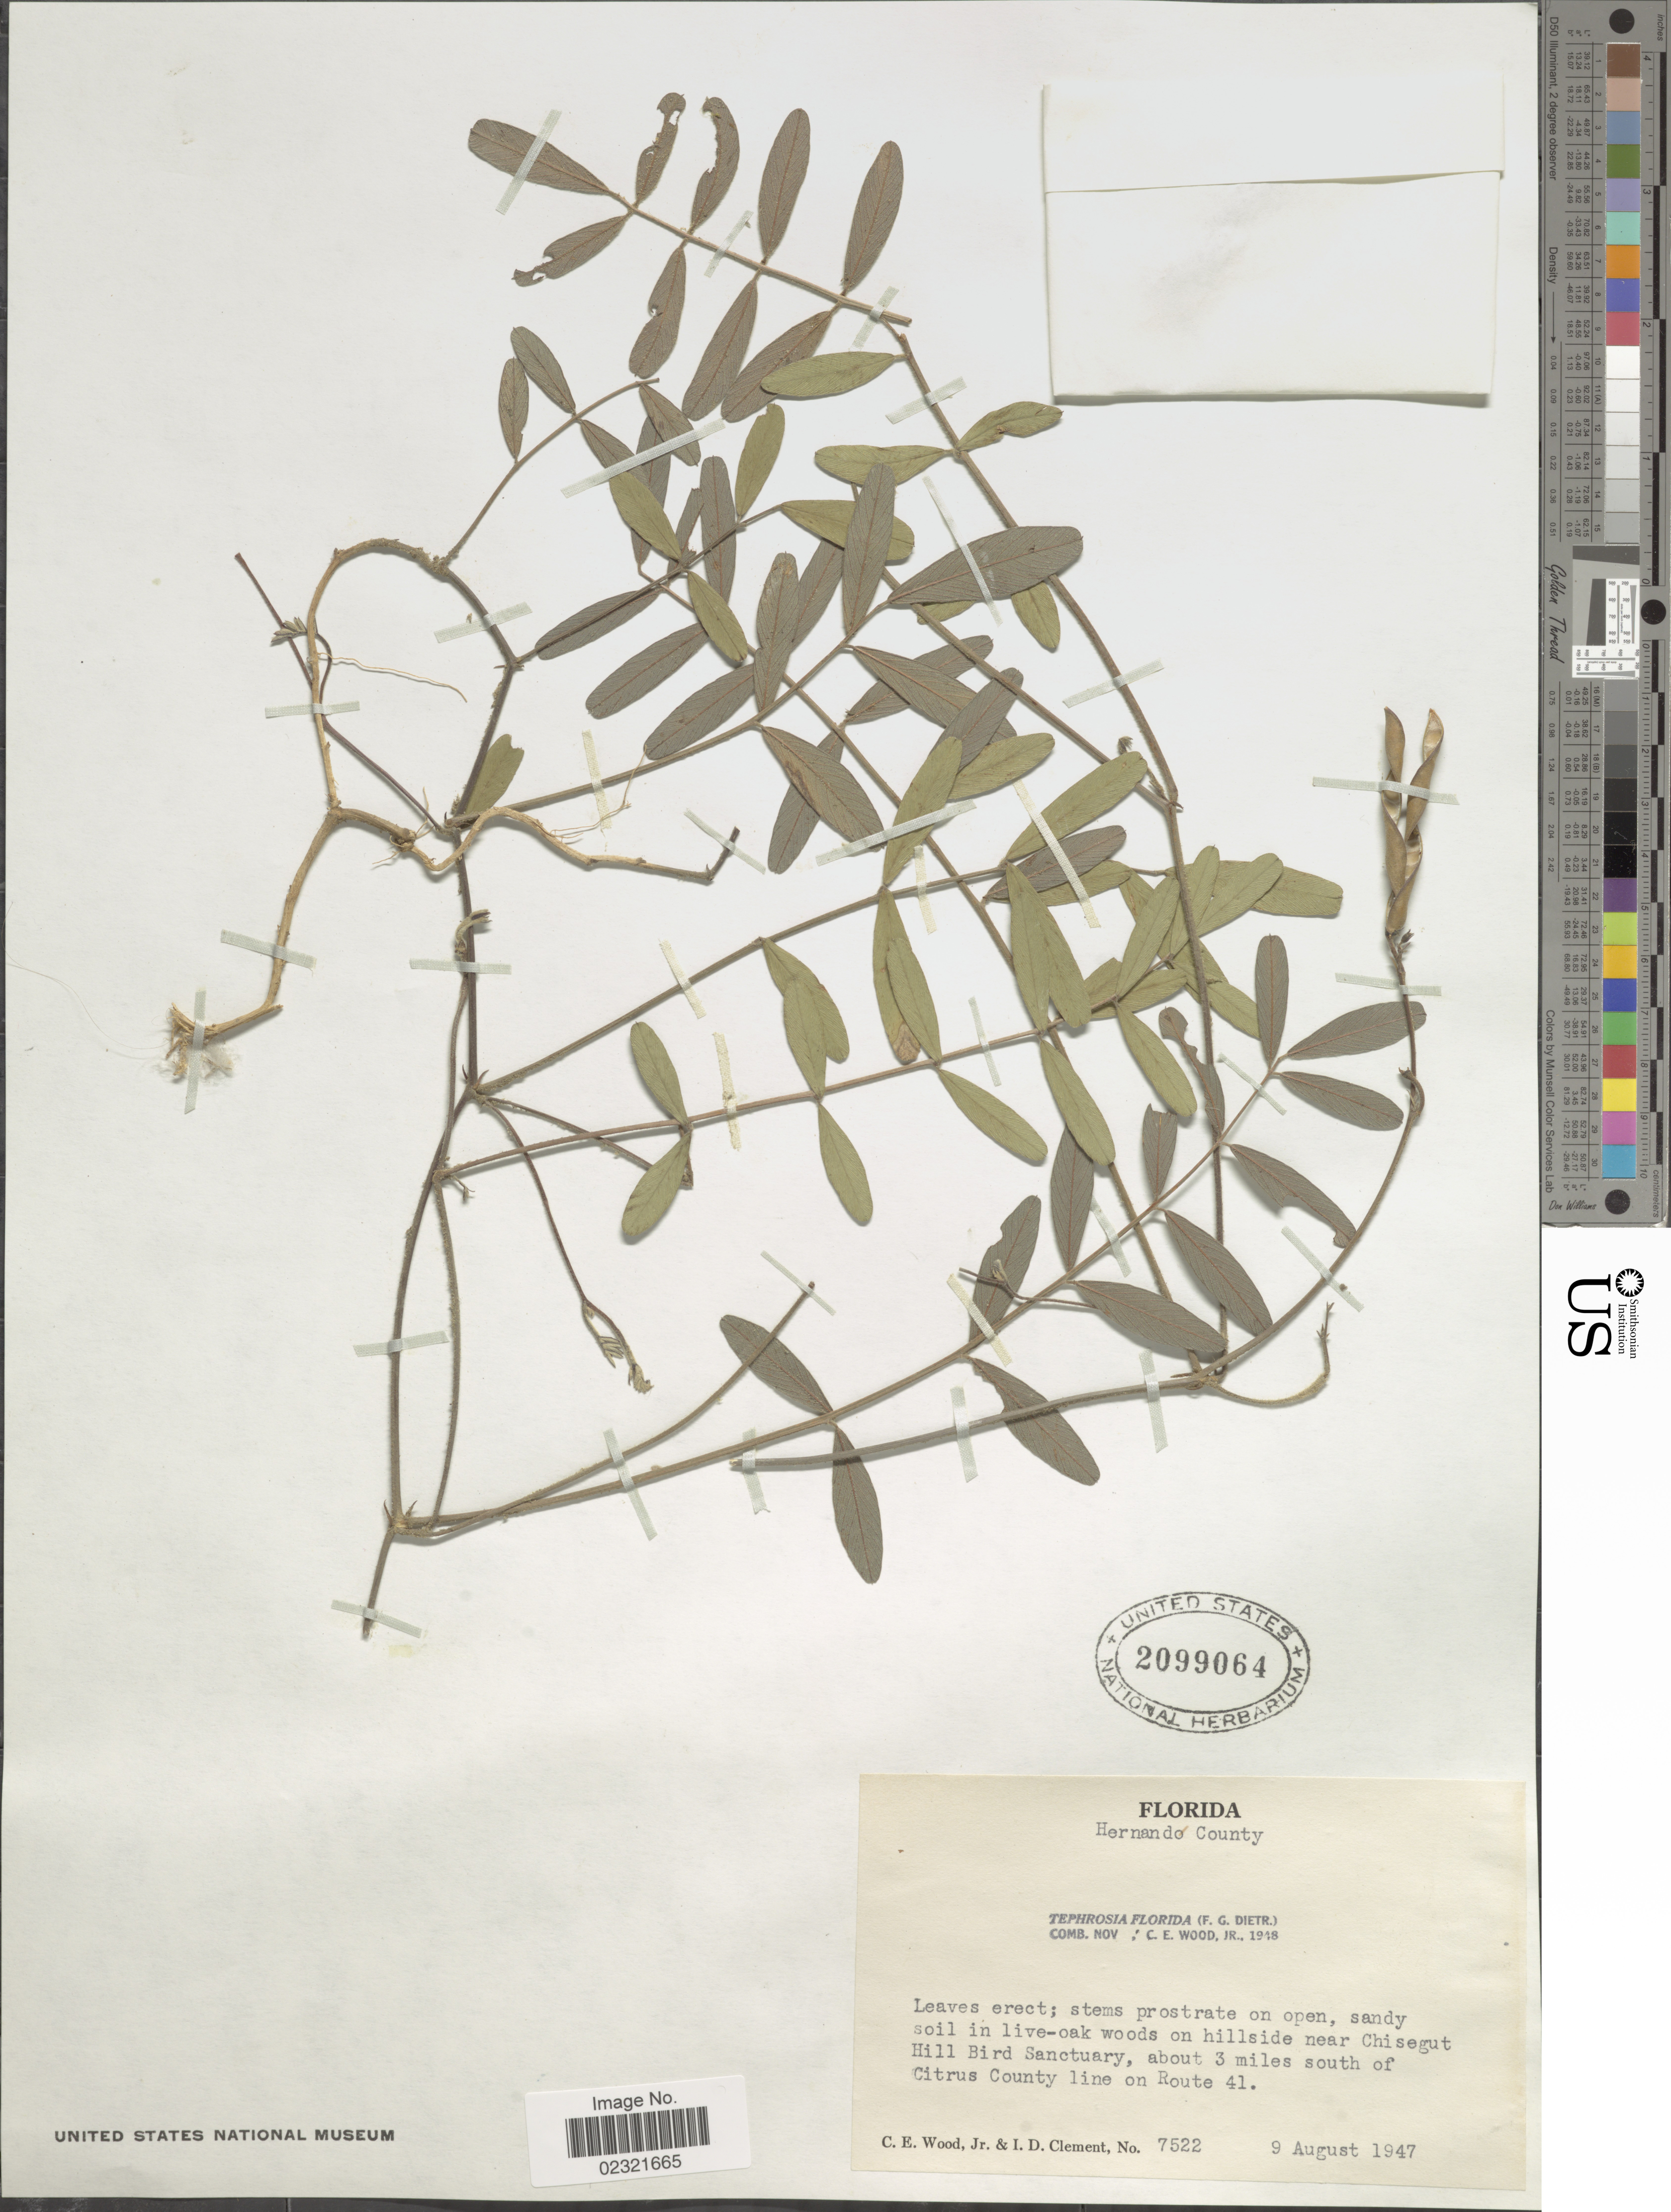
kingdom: Plantae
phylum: Tracheophyta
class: Magnoliopsida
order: Fabales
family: Fabaceae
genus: Tephrosia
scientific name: Tephrosia florida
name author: (Dietr.) C.E. Wood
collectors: C. Wood & I. Clement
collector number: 7522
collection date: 1947-08-09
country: United States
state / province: Florida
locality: Hernando County, sandy soil in live-oak woods on hillside near Chisegut Hill Bird Sanctuary, about 3 miles south of Citrus County line on Route 41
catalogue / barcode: US 2099064